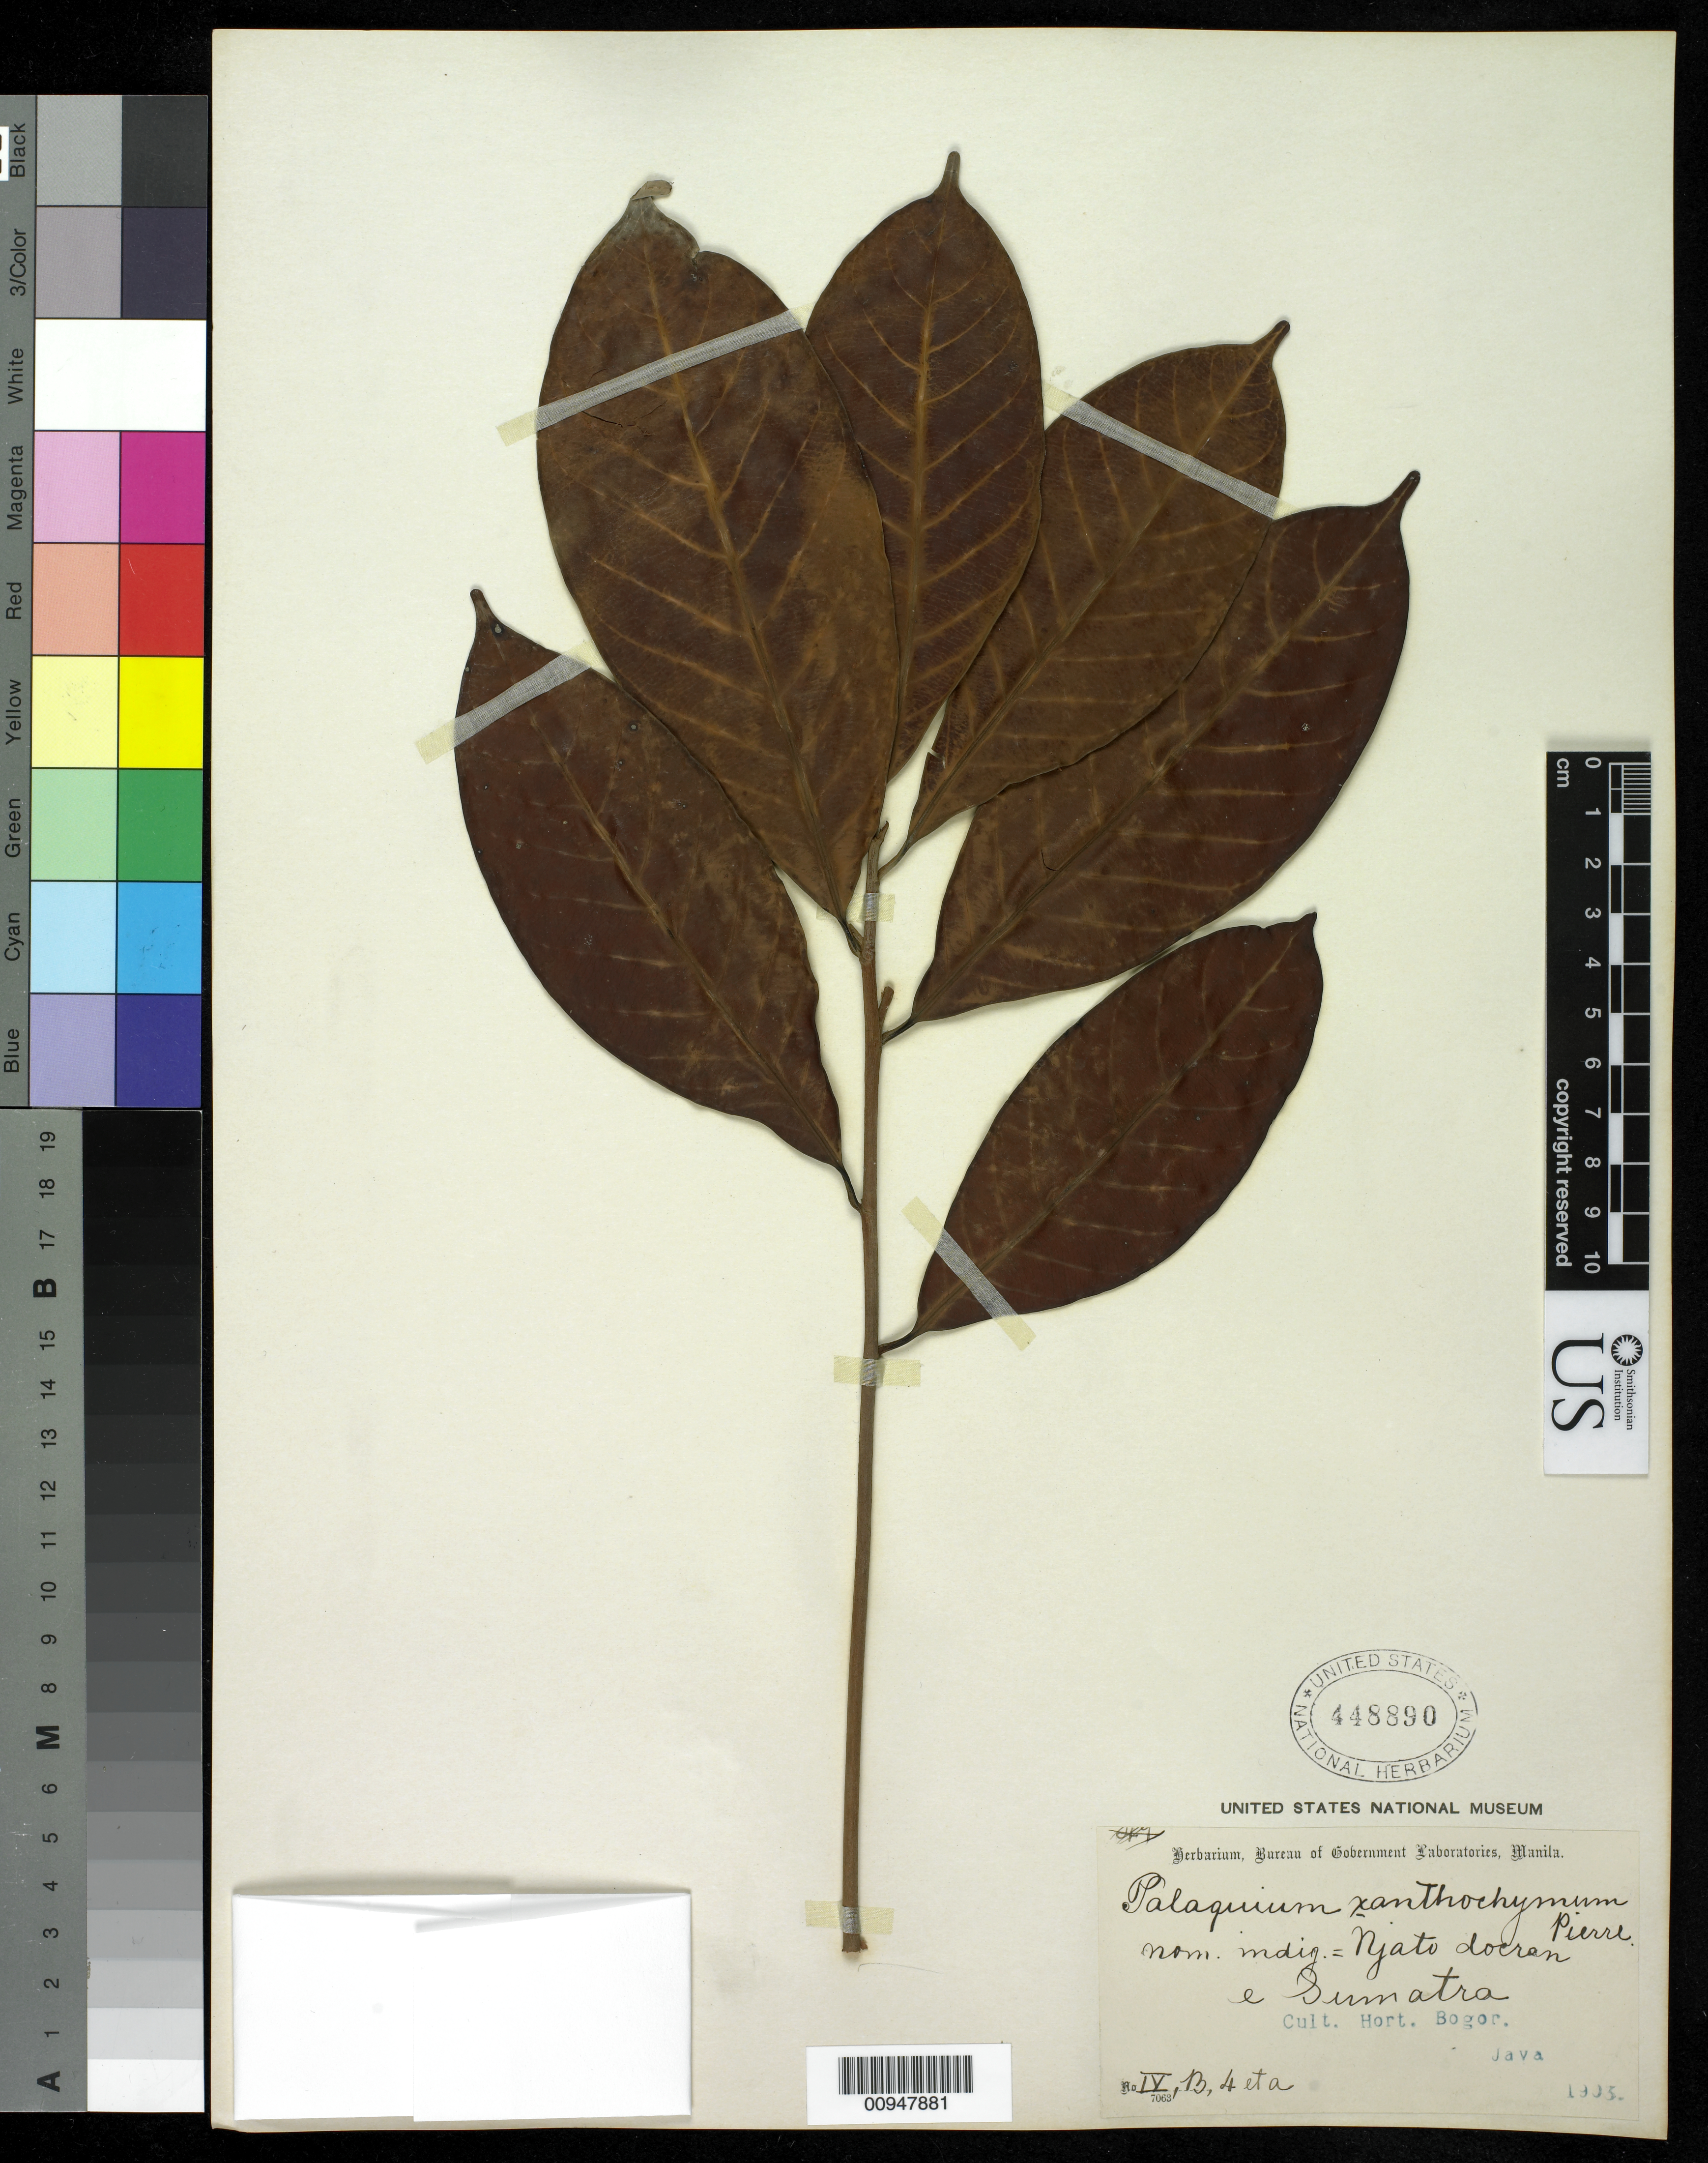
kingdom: Plantae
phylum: Tracheophyta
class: Magnoliopsida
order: Ericales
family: Sapotaceae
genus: Palaquium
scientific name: Palaquium xanthochymum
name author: (de Vriese) Pierre ex Burck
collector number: IV B 4 et a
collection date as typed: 1903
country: Indonesia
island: Sumatra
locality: e Sumatra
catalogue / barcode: US 448890